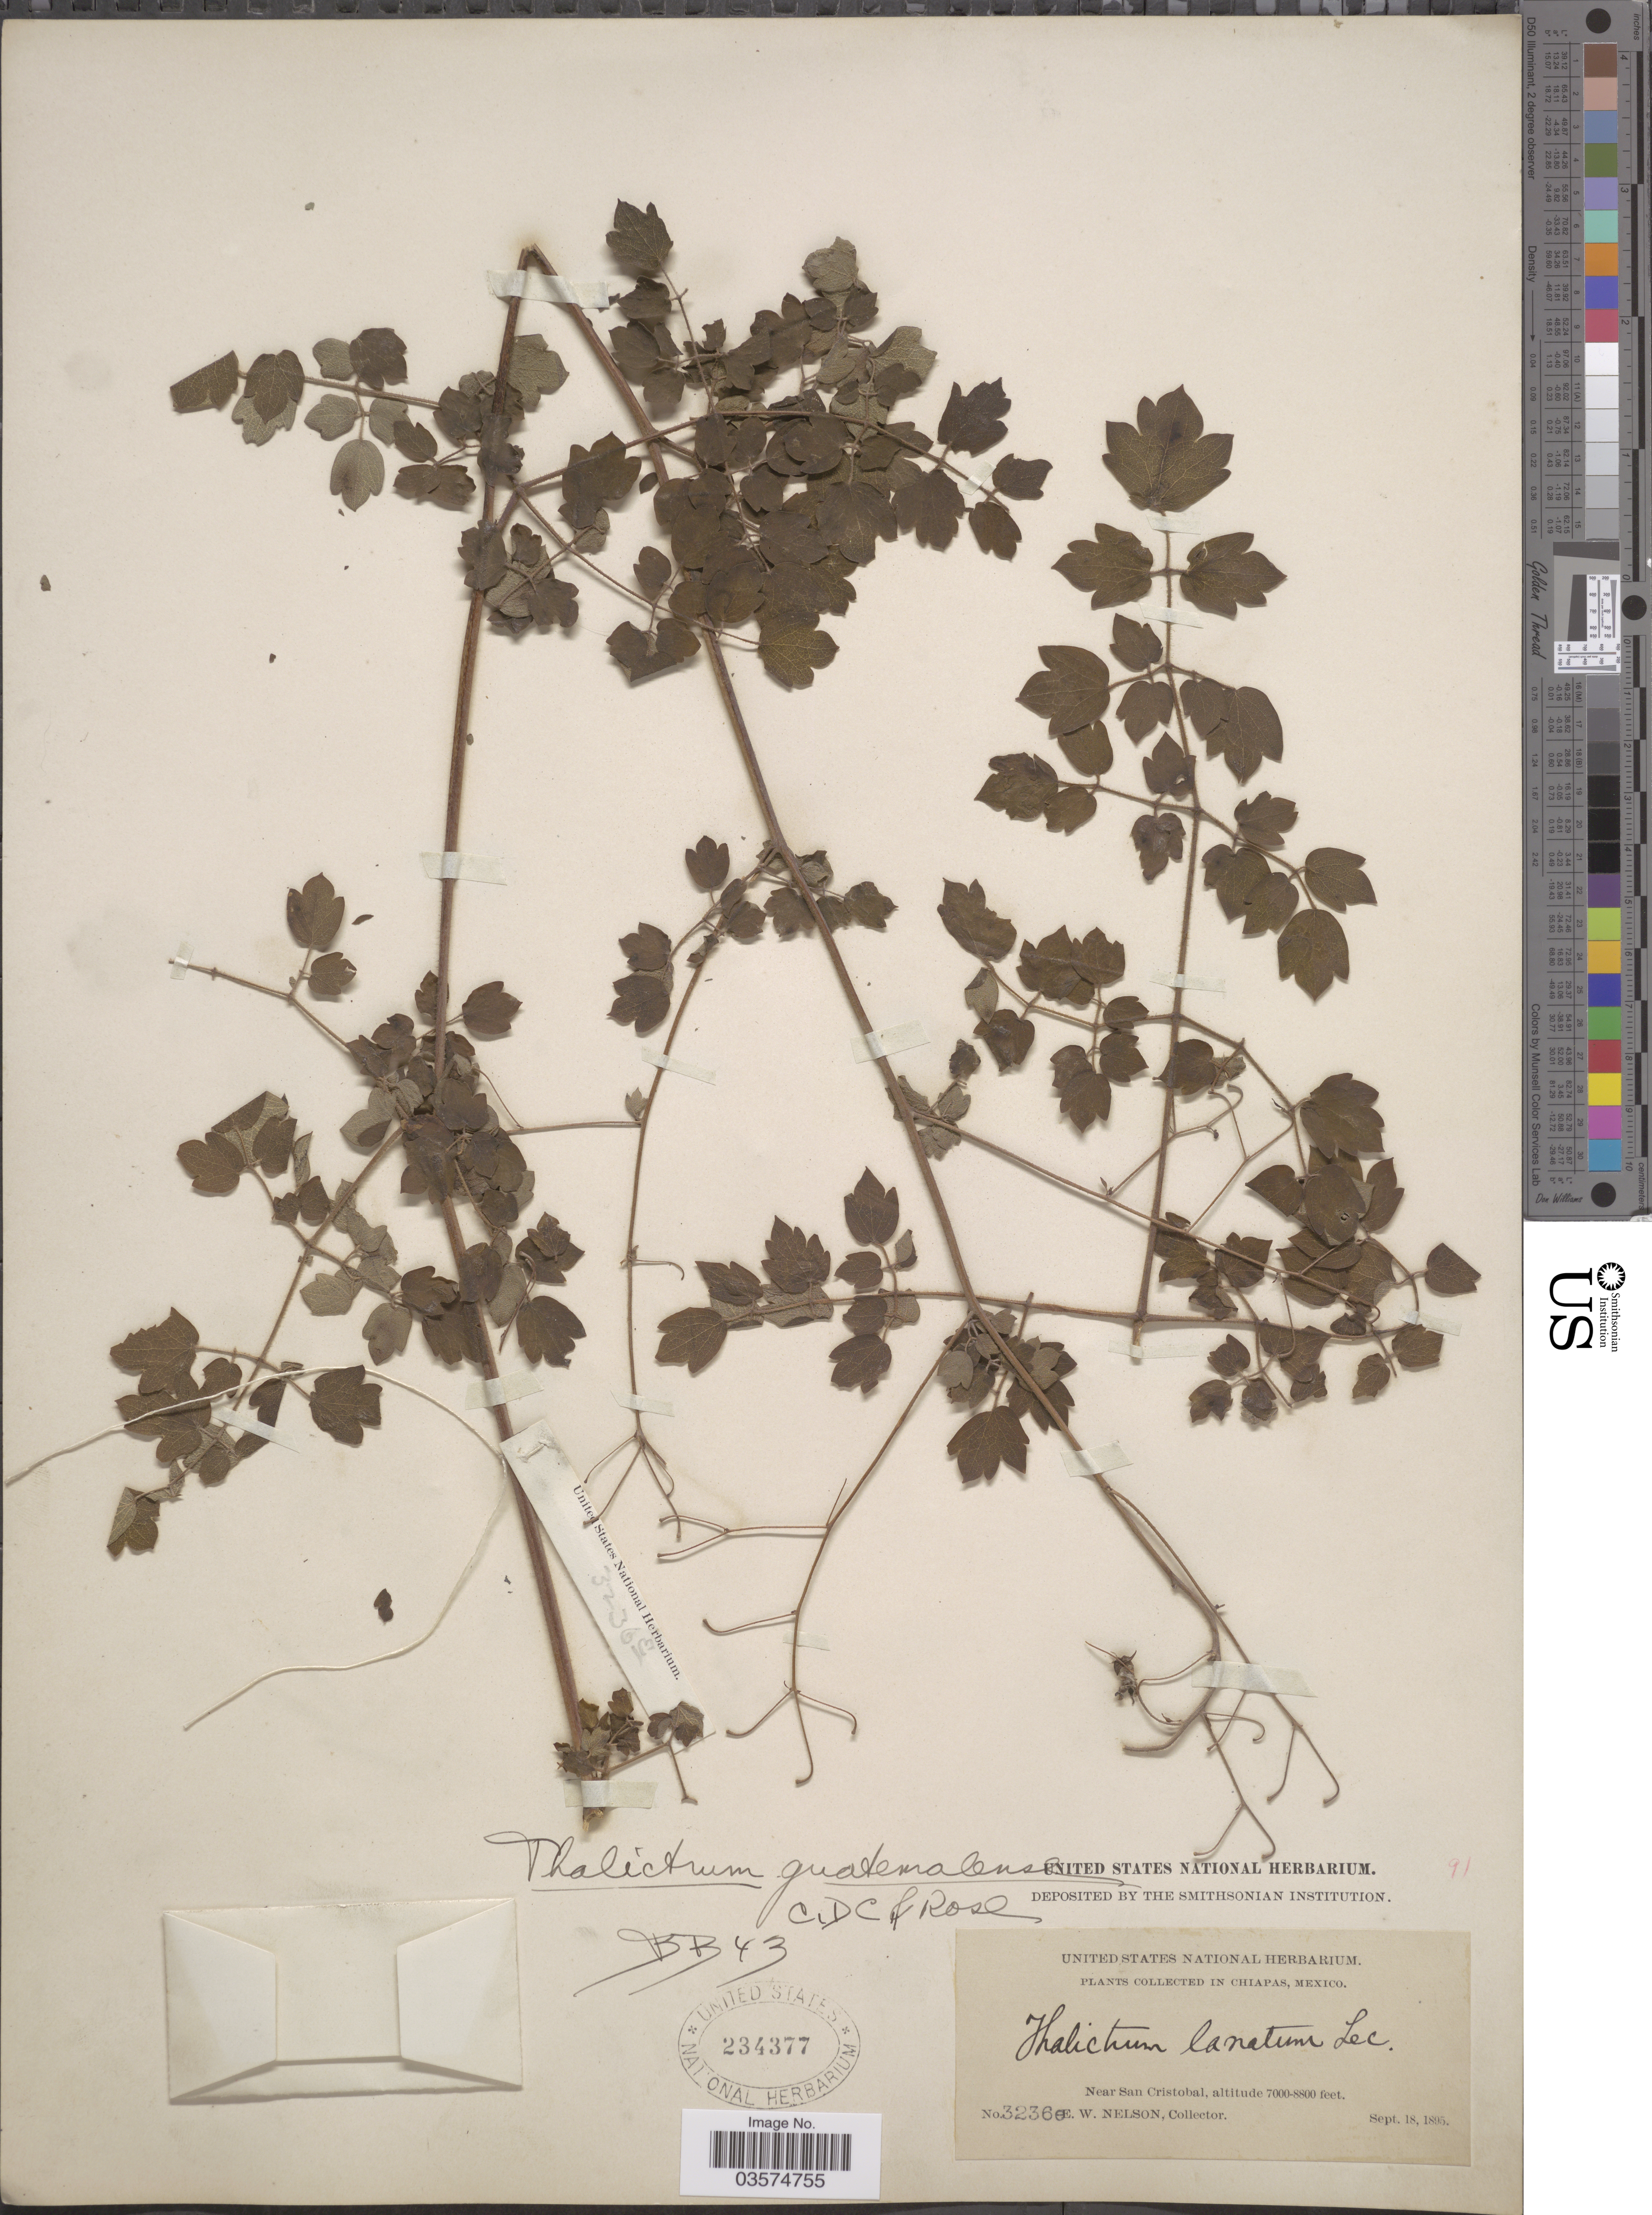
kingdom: Plantae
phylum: Tracheophyta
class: Magnoliopsida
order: Ranunculales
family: Ranunculaceae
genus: Thalictrum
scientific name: Thalictrum guatemalense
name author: C. DC. & Rose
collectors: E. W. Nelson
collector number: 3236e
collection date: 1895-09-18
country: Mexico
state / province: Chiapas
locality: Near San Cristobal.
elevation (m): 2134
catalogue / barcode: US 234377